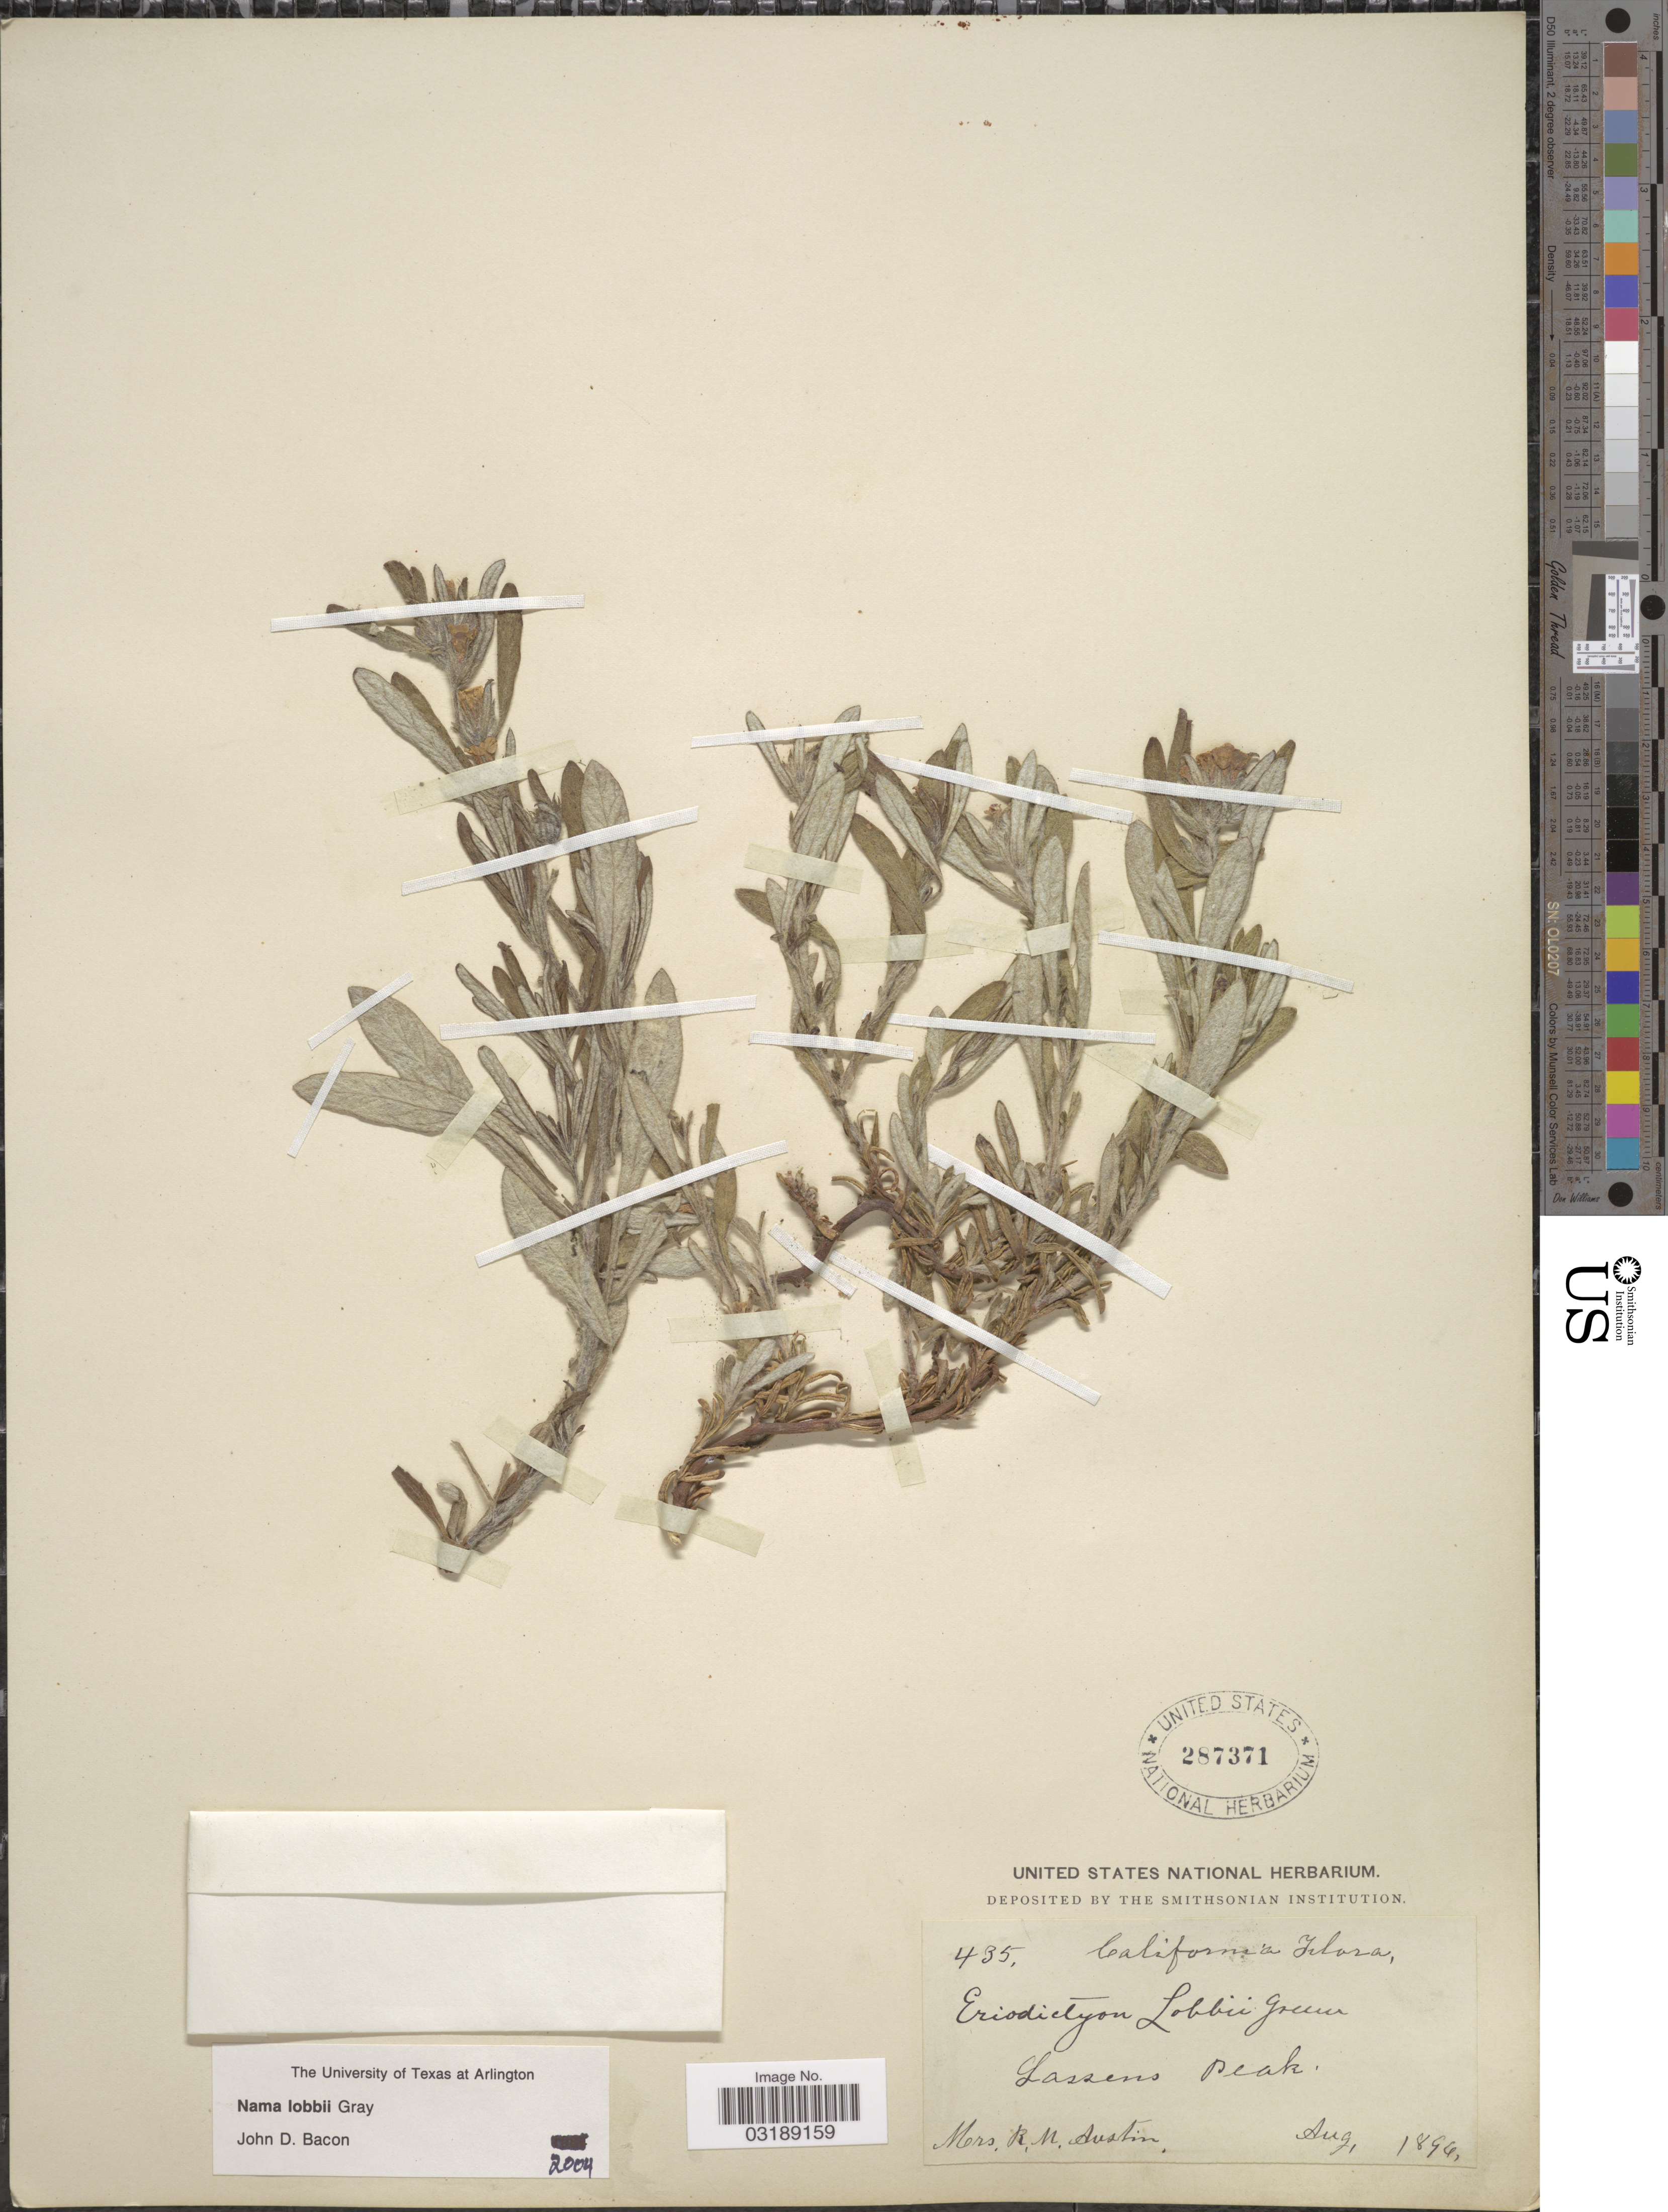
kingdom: Plantae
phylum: Tracheophyta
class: Magnoliopsida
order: Boraginales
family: Namaceae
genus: Nama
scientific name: Nama lobbii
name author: A. Gray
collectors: R. Austin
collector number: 435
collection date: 1894-08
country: United States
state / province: California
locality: Lassens Peak.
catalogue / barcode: US 287371